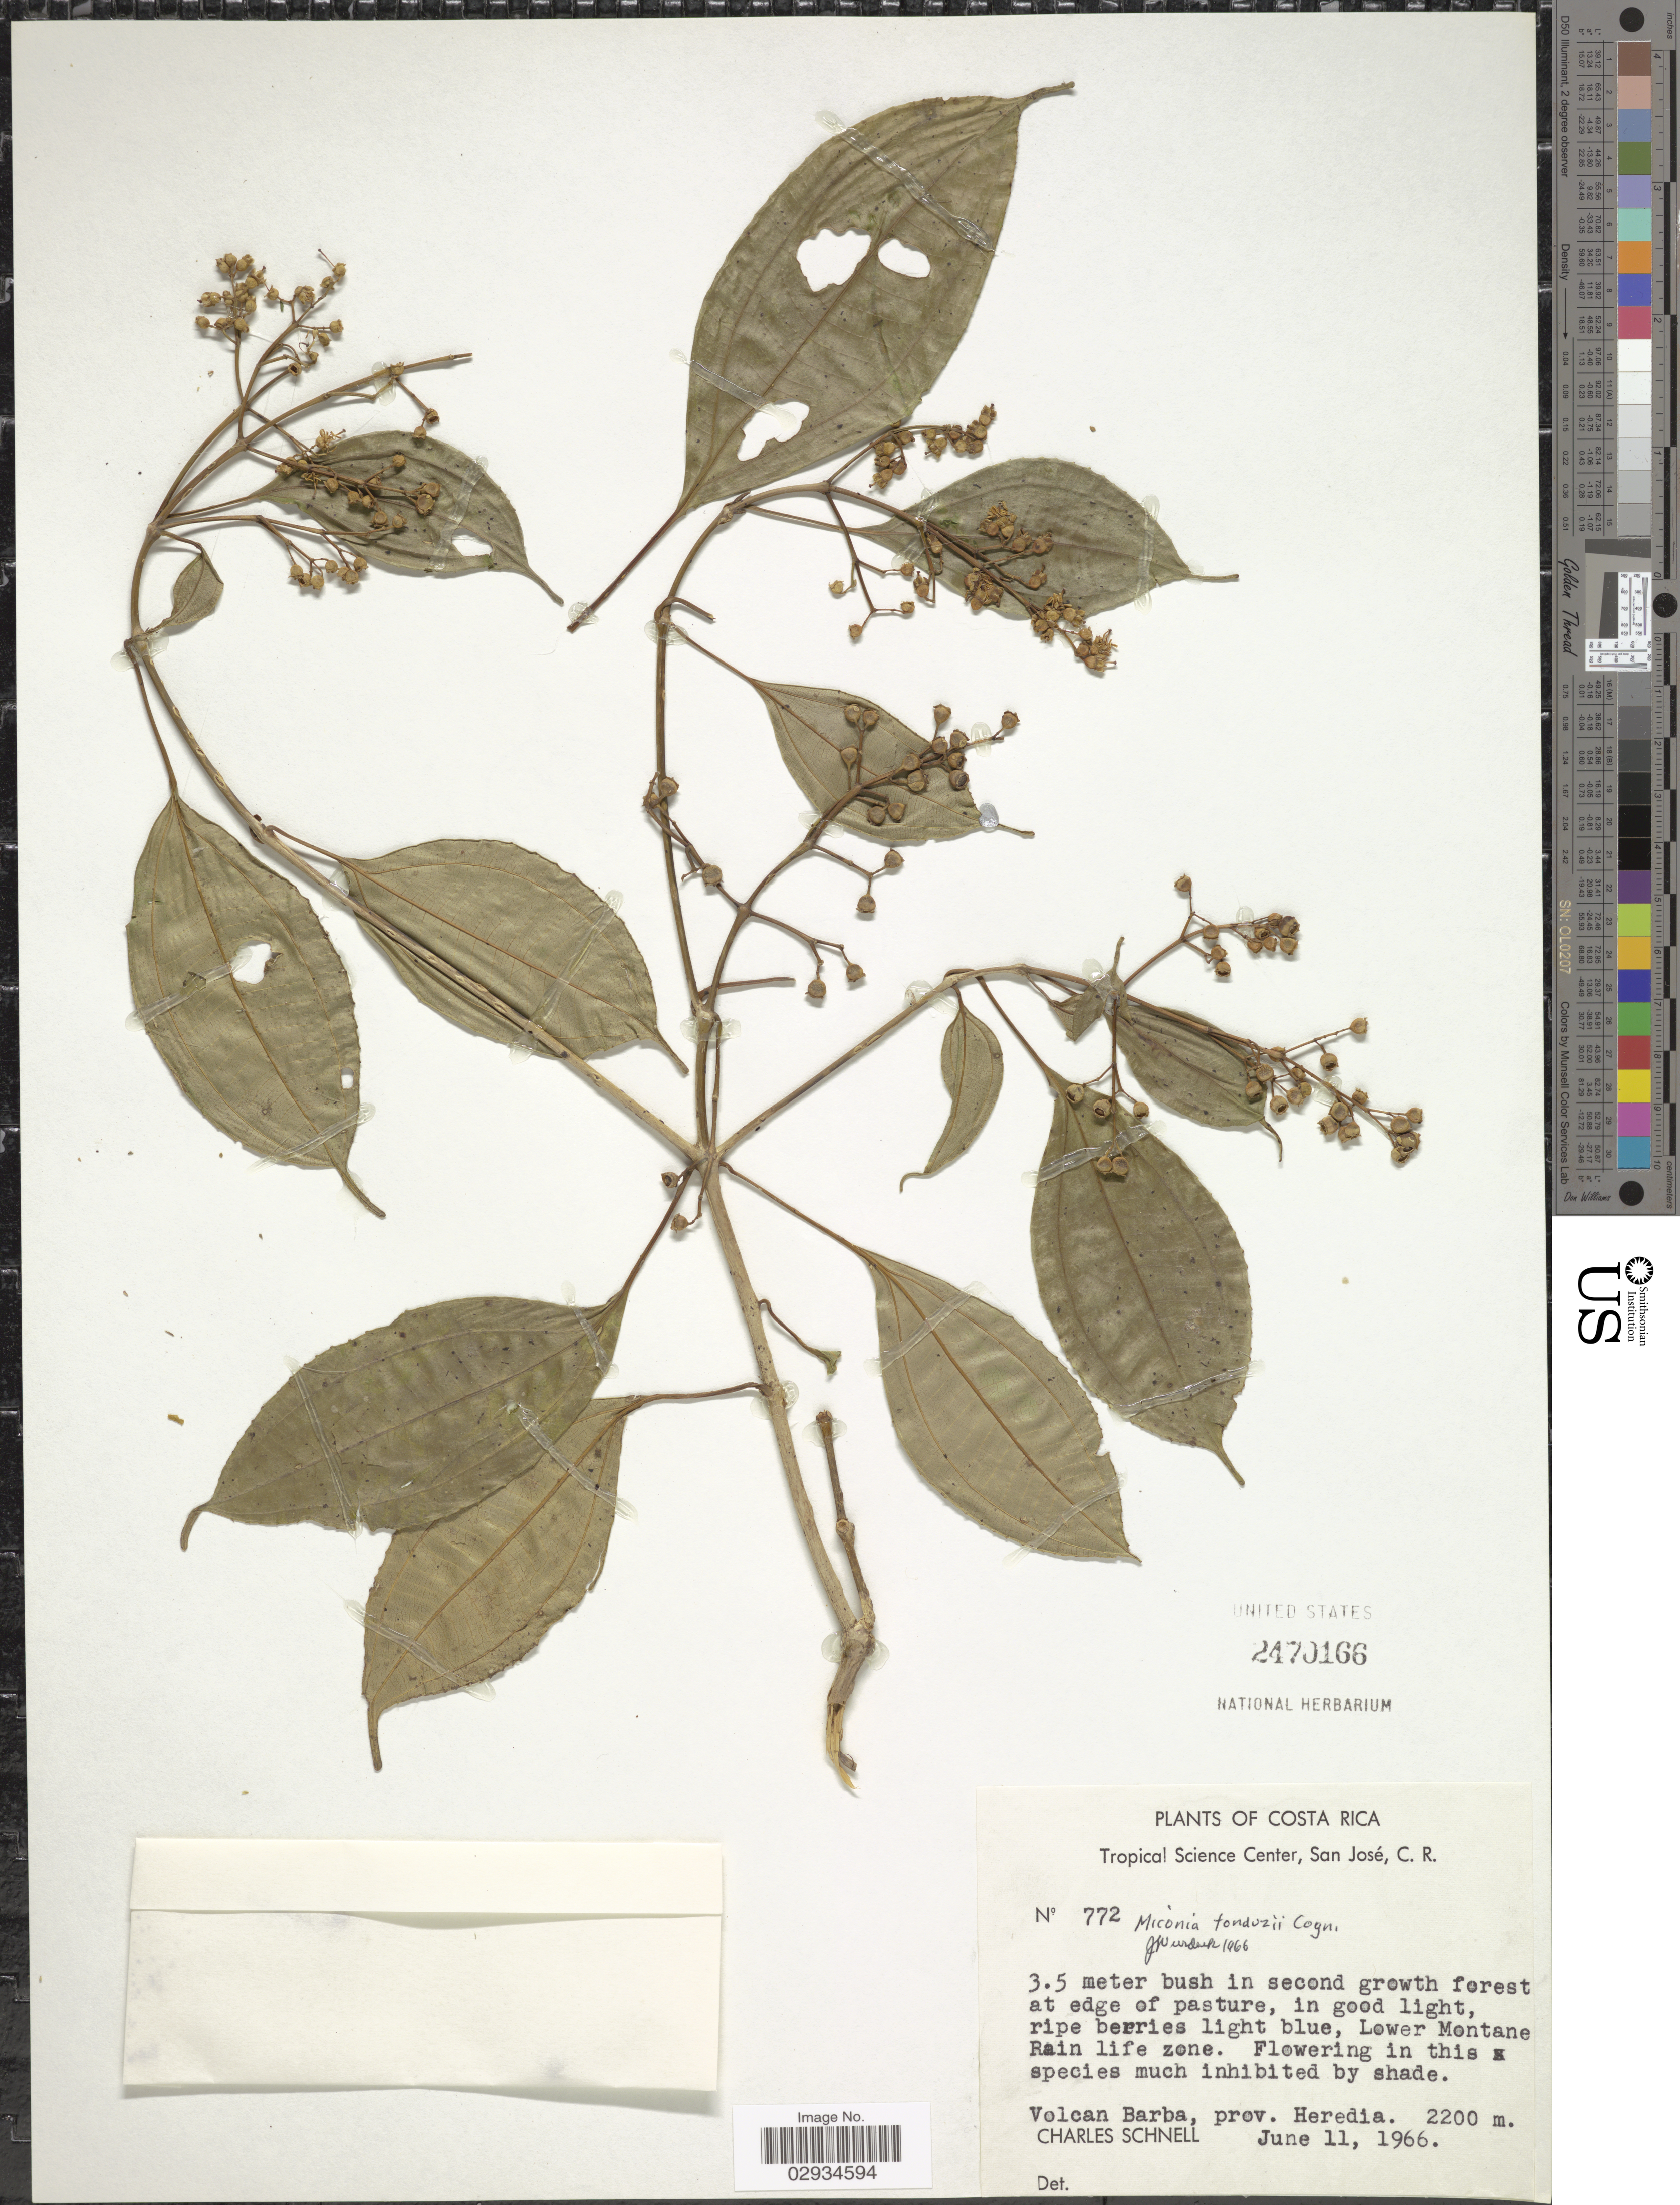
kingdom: Plantae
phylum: Tracheophyta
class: Magnoliopsida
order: Myrtales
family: Melastomataceae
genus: Miconia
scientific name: Miconia tonduzii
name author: Cogn. in A. DC.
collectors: C. Schnell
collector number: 772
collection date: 1996-06-11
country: Costa Rica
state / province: Heredia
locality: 3.5 meter bush in second growth forest at edge of pasture, in good light, ripe berries light blue, Lower Montane Rain life zone. Volcan Barba.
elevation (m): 2200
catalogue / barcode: US 2470166